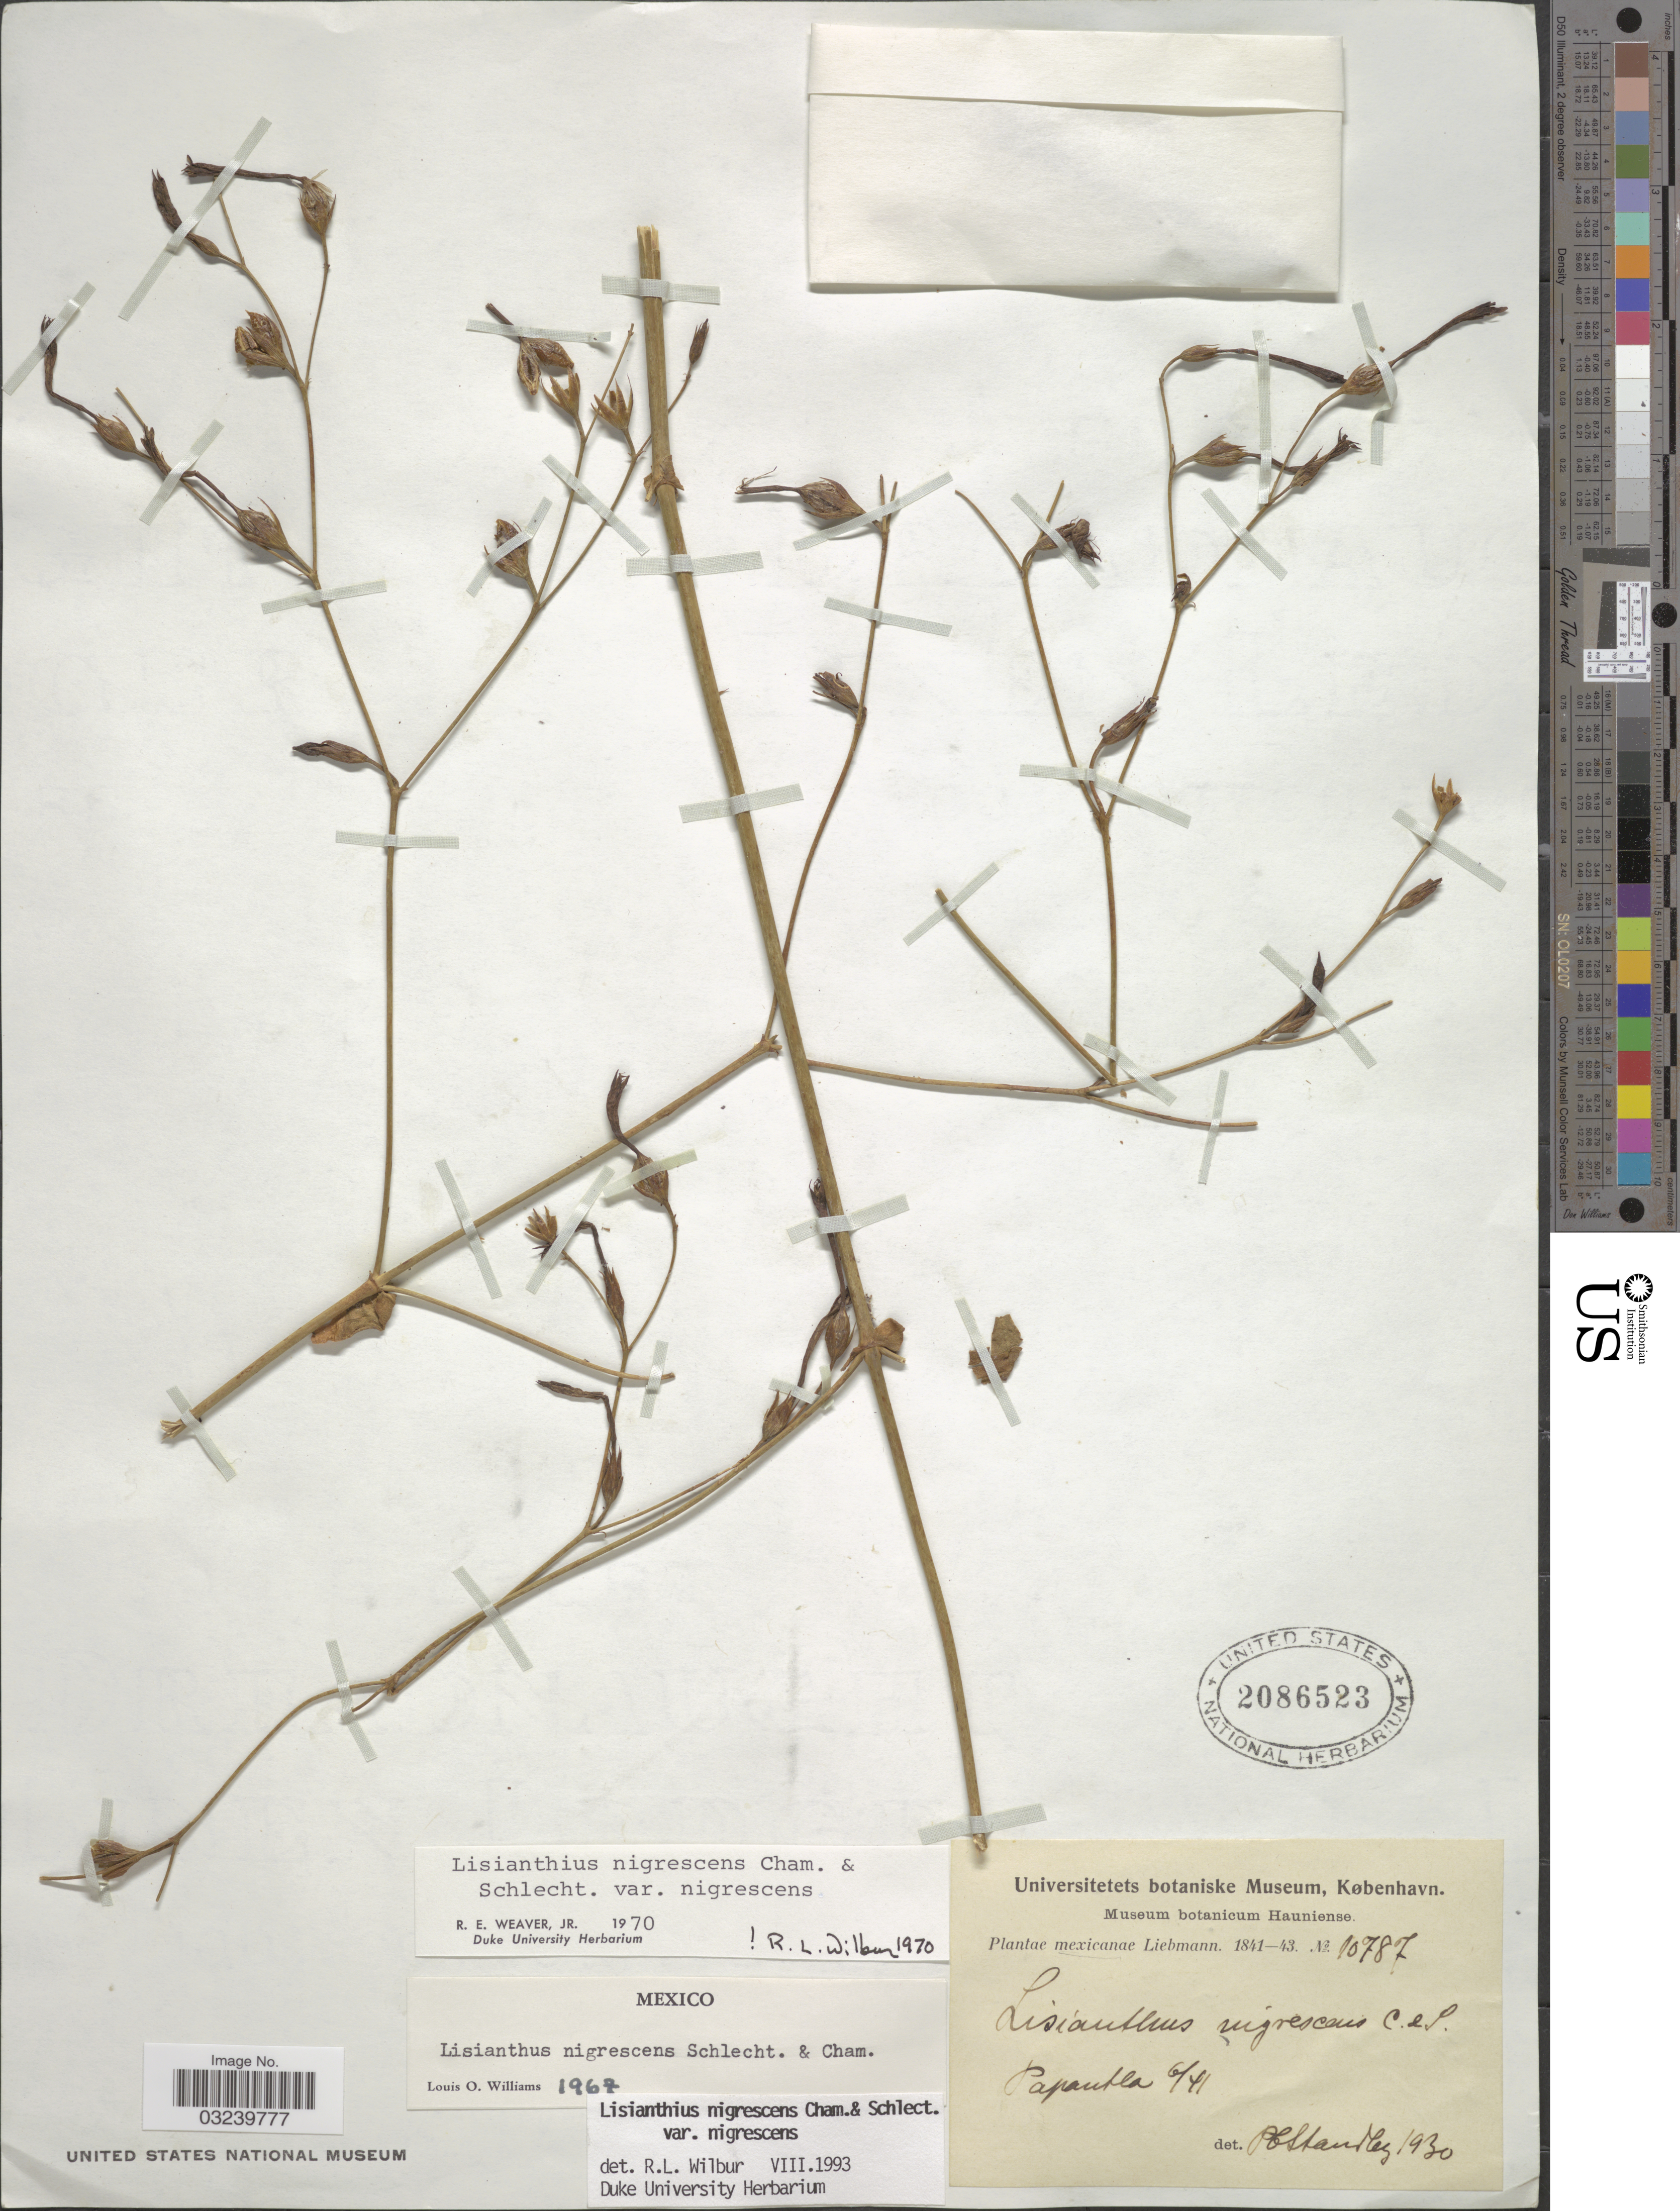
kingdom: Plantae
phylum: Tracheophyta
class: Magnoliopsida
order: Gentianales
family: Gentianaceae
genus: Lisianthius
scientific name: Lisianthius nigrescens var. nigrescens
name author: Schltdl. & Cham.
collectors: Liebmann, --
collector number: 10787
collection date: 1841-06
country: Mexico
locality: Papantla.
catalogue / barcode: US 2086523